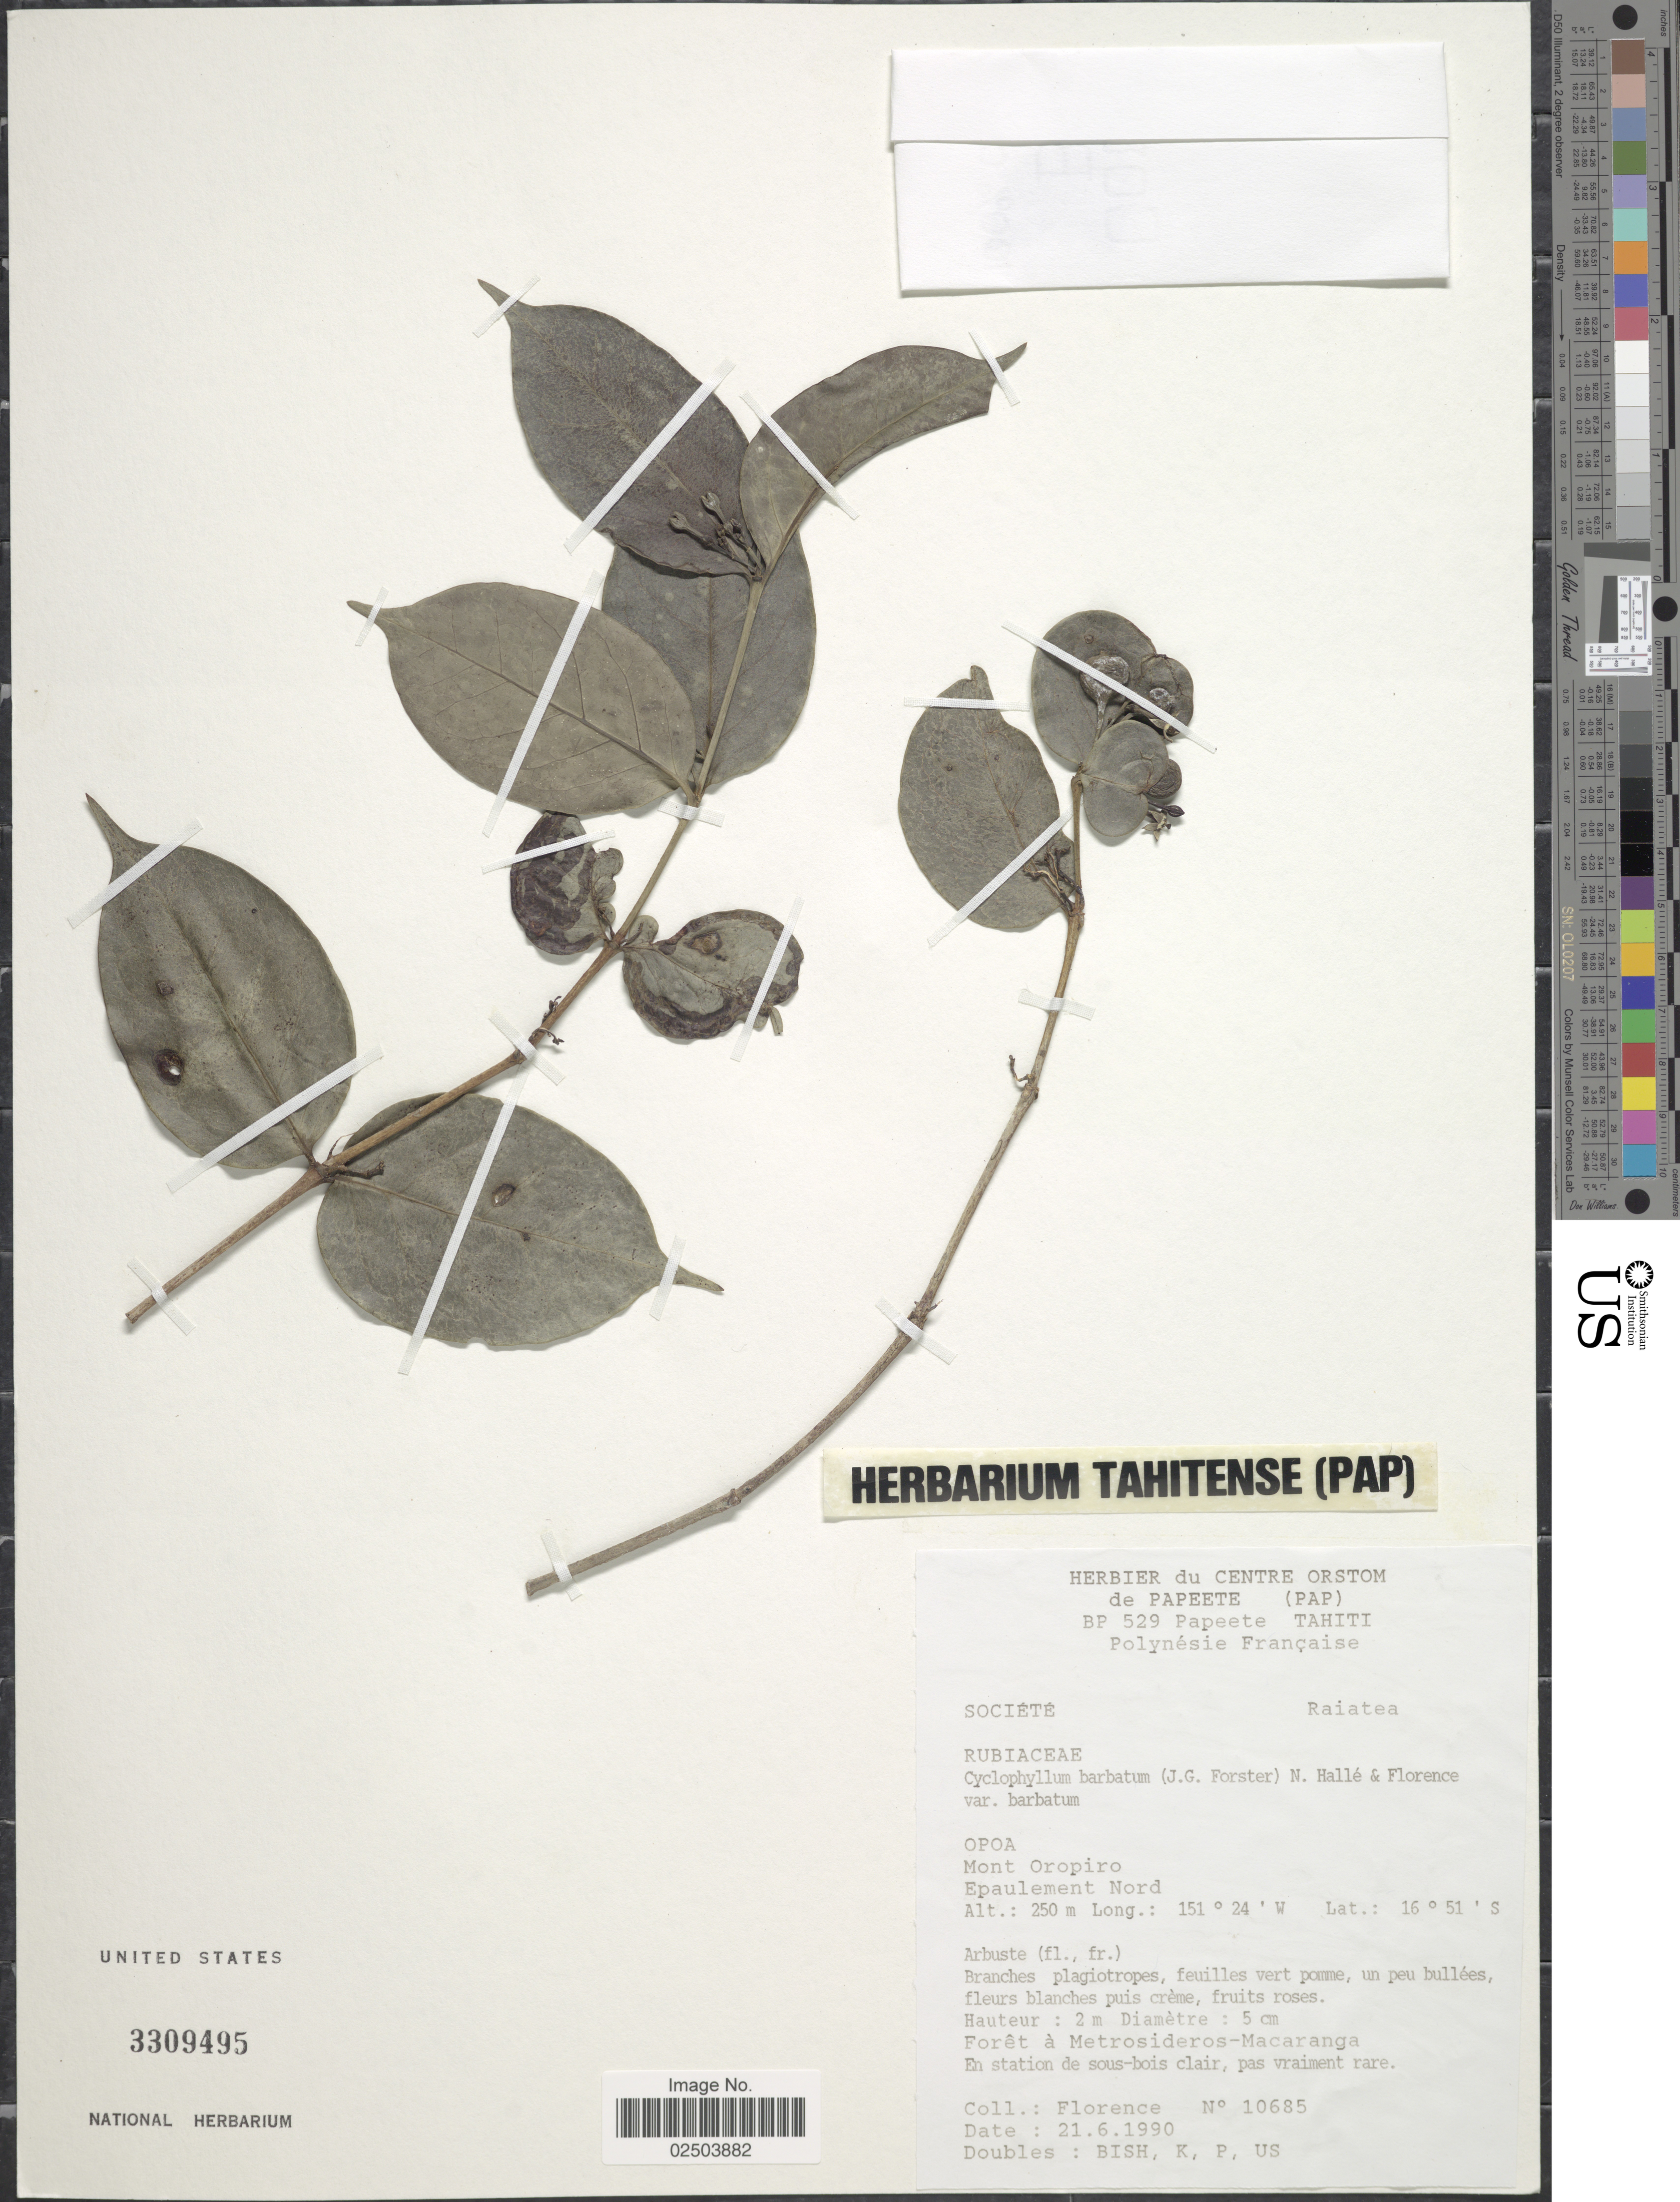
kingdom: Plantae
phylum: Tracheophyta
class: Magnoliopsida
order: Gentianales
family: Rubiaceae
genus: Cyclophyllum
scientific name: Cyclophyllum barbatum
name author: (G. Forst.) N. Hallé & J. Florence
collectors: -. Florence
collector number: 10685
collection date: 1990-06-21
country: French Polynesia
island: Raiatea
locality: Societe, Raiatea. Opoa, Mont Oropiro. Epaulement Nord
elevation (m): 250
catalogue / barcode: US 3309495